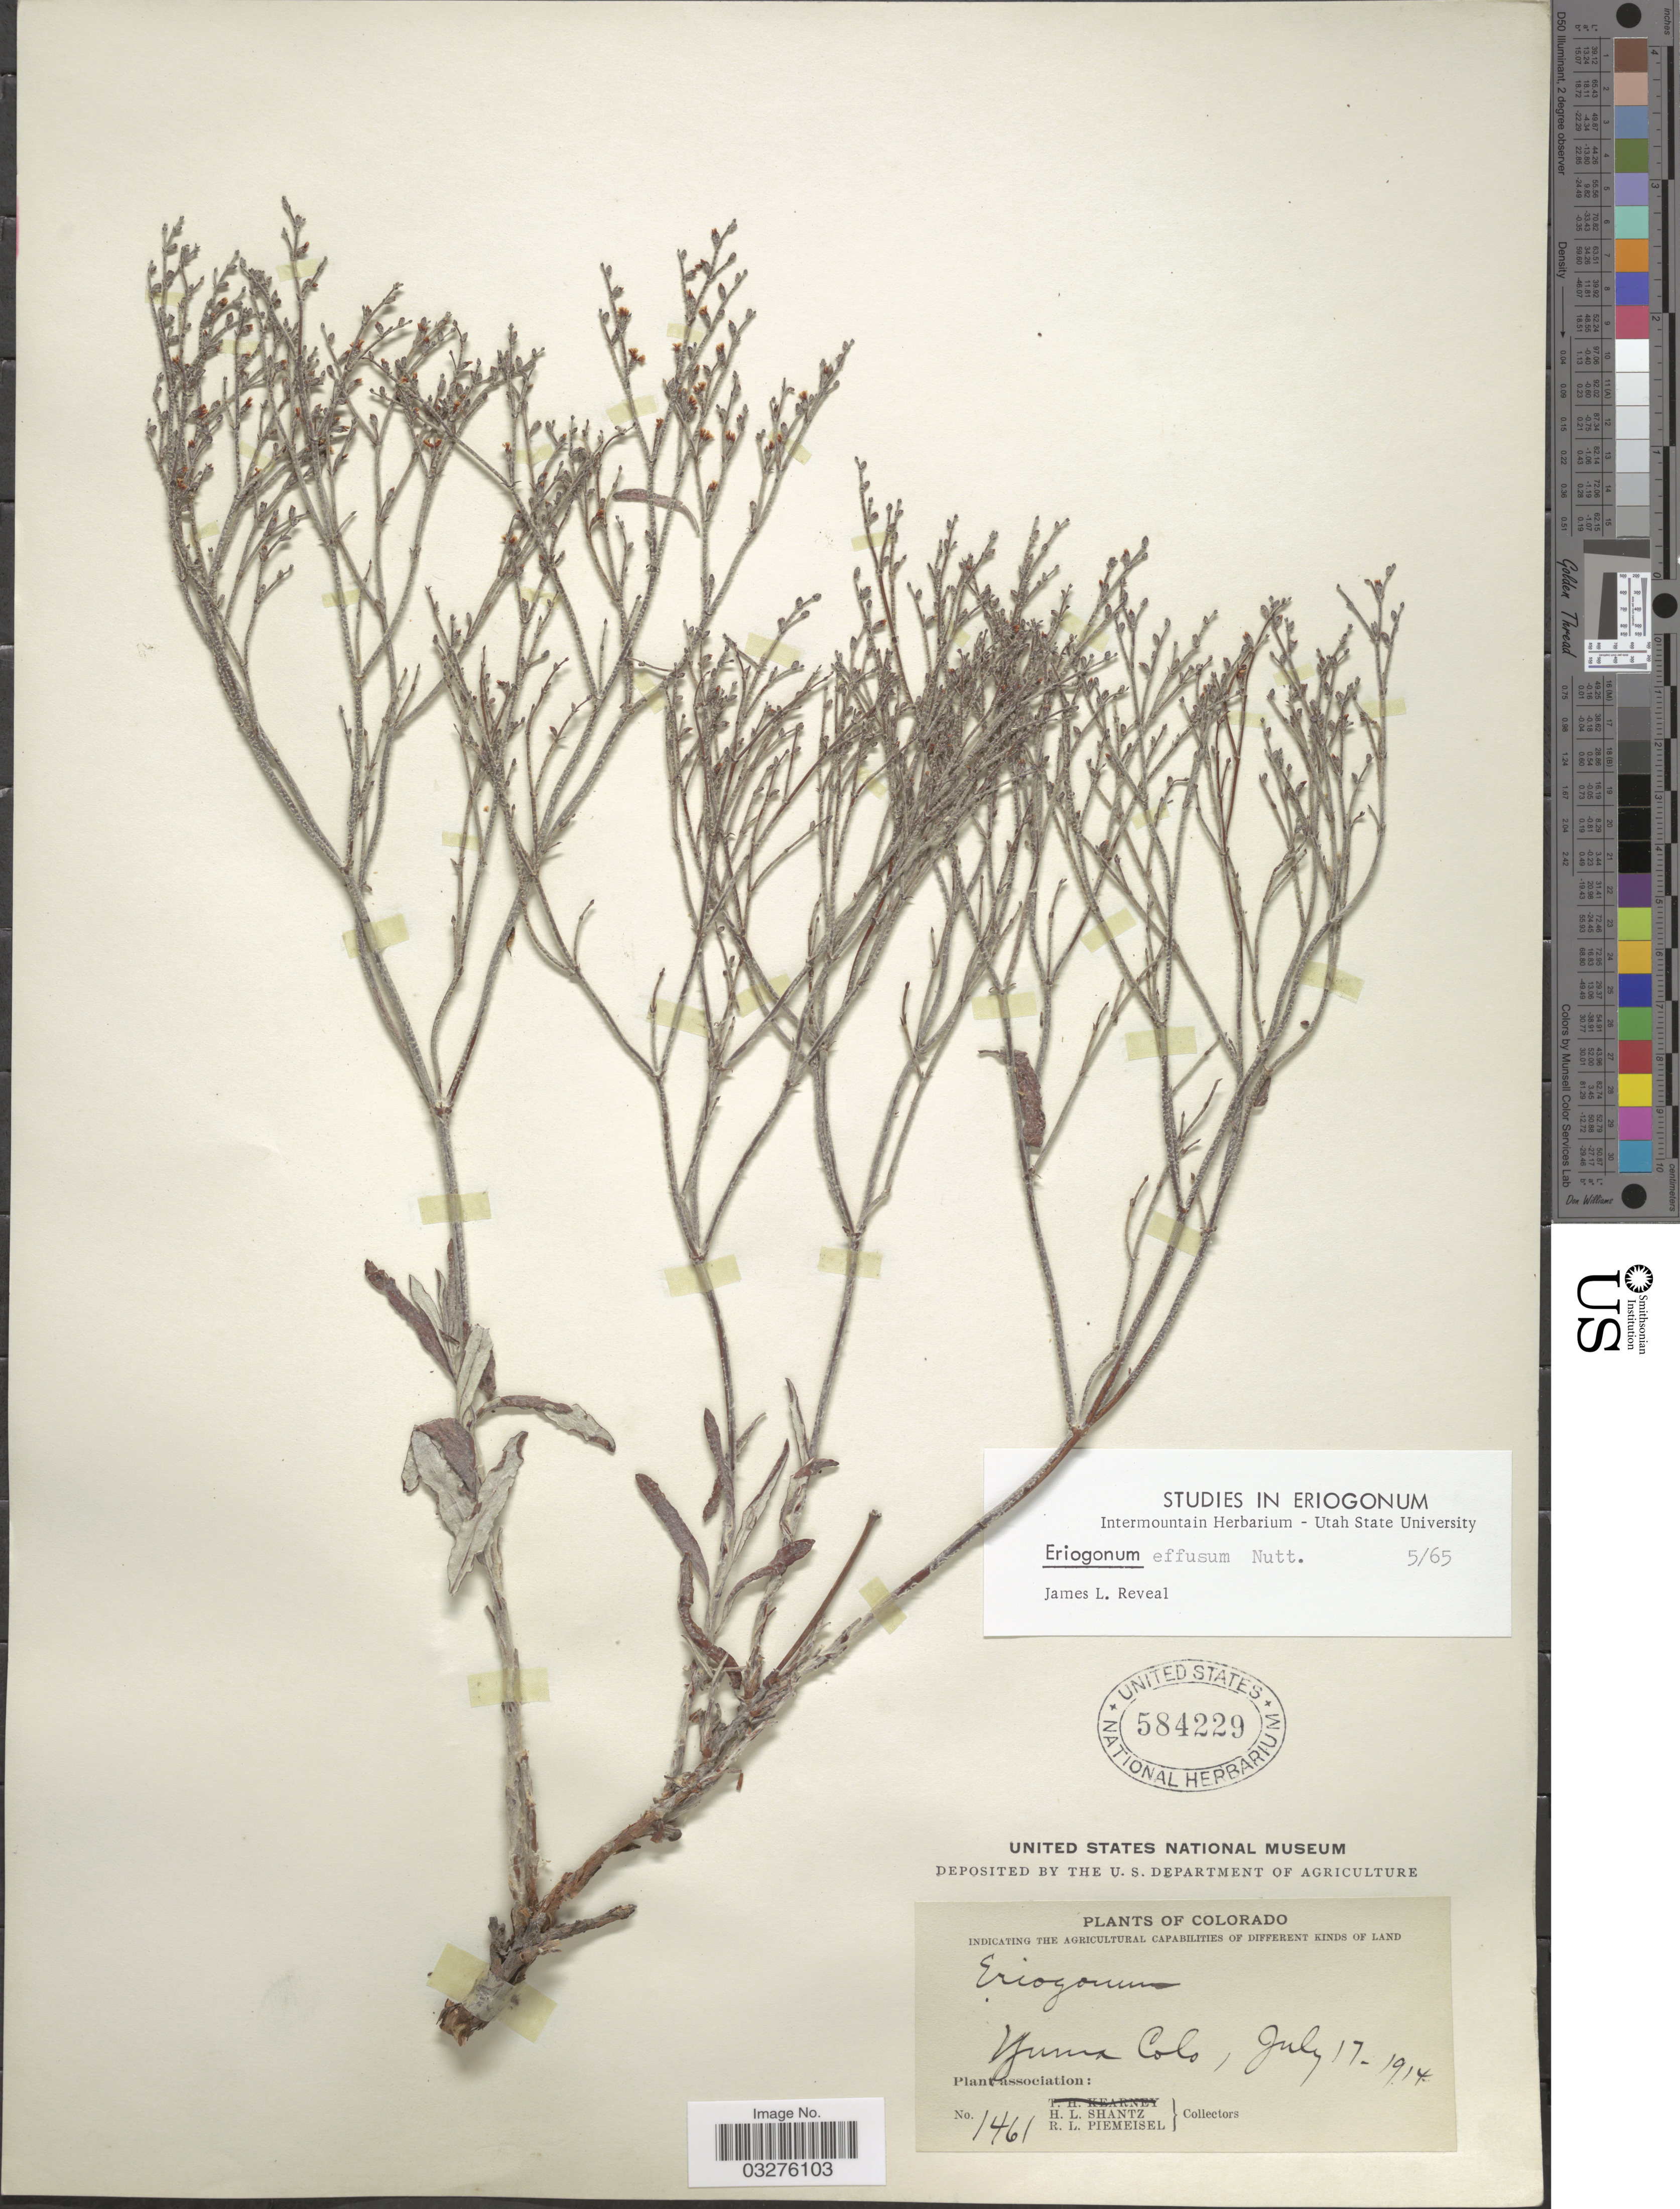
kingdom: Plantae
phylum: Tracheophyta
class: Magnoliopsida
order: Caryophyllales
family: Polygonaceae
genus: Eriogonum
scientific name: Eriogonum effusum var. effusum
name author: Nutt.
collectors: H. Shantz & R. L. Piemeisel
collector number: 1461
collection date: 1914-07-17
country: United States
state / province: Colorado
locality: Yuma.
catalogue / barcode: US 584229